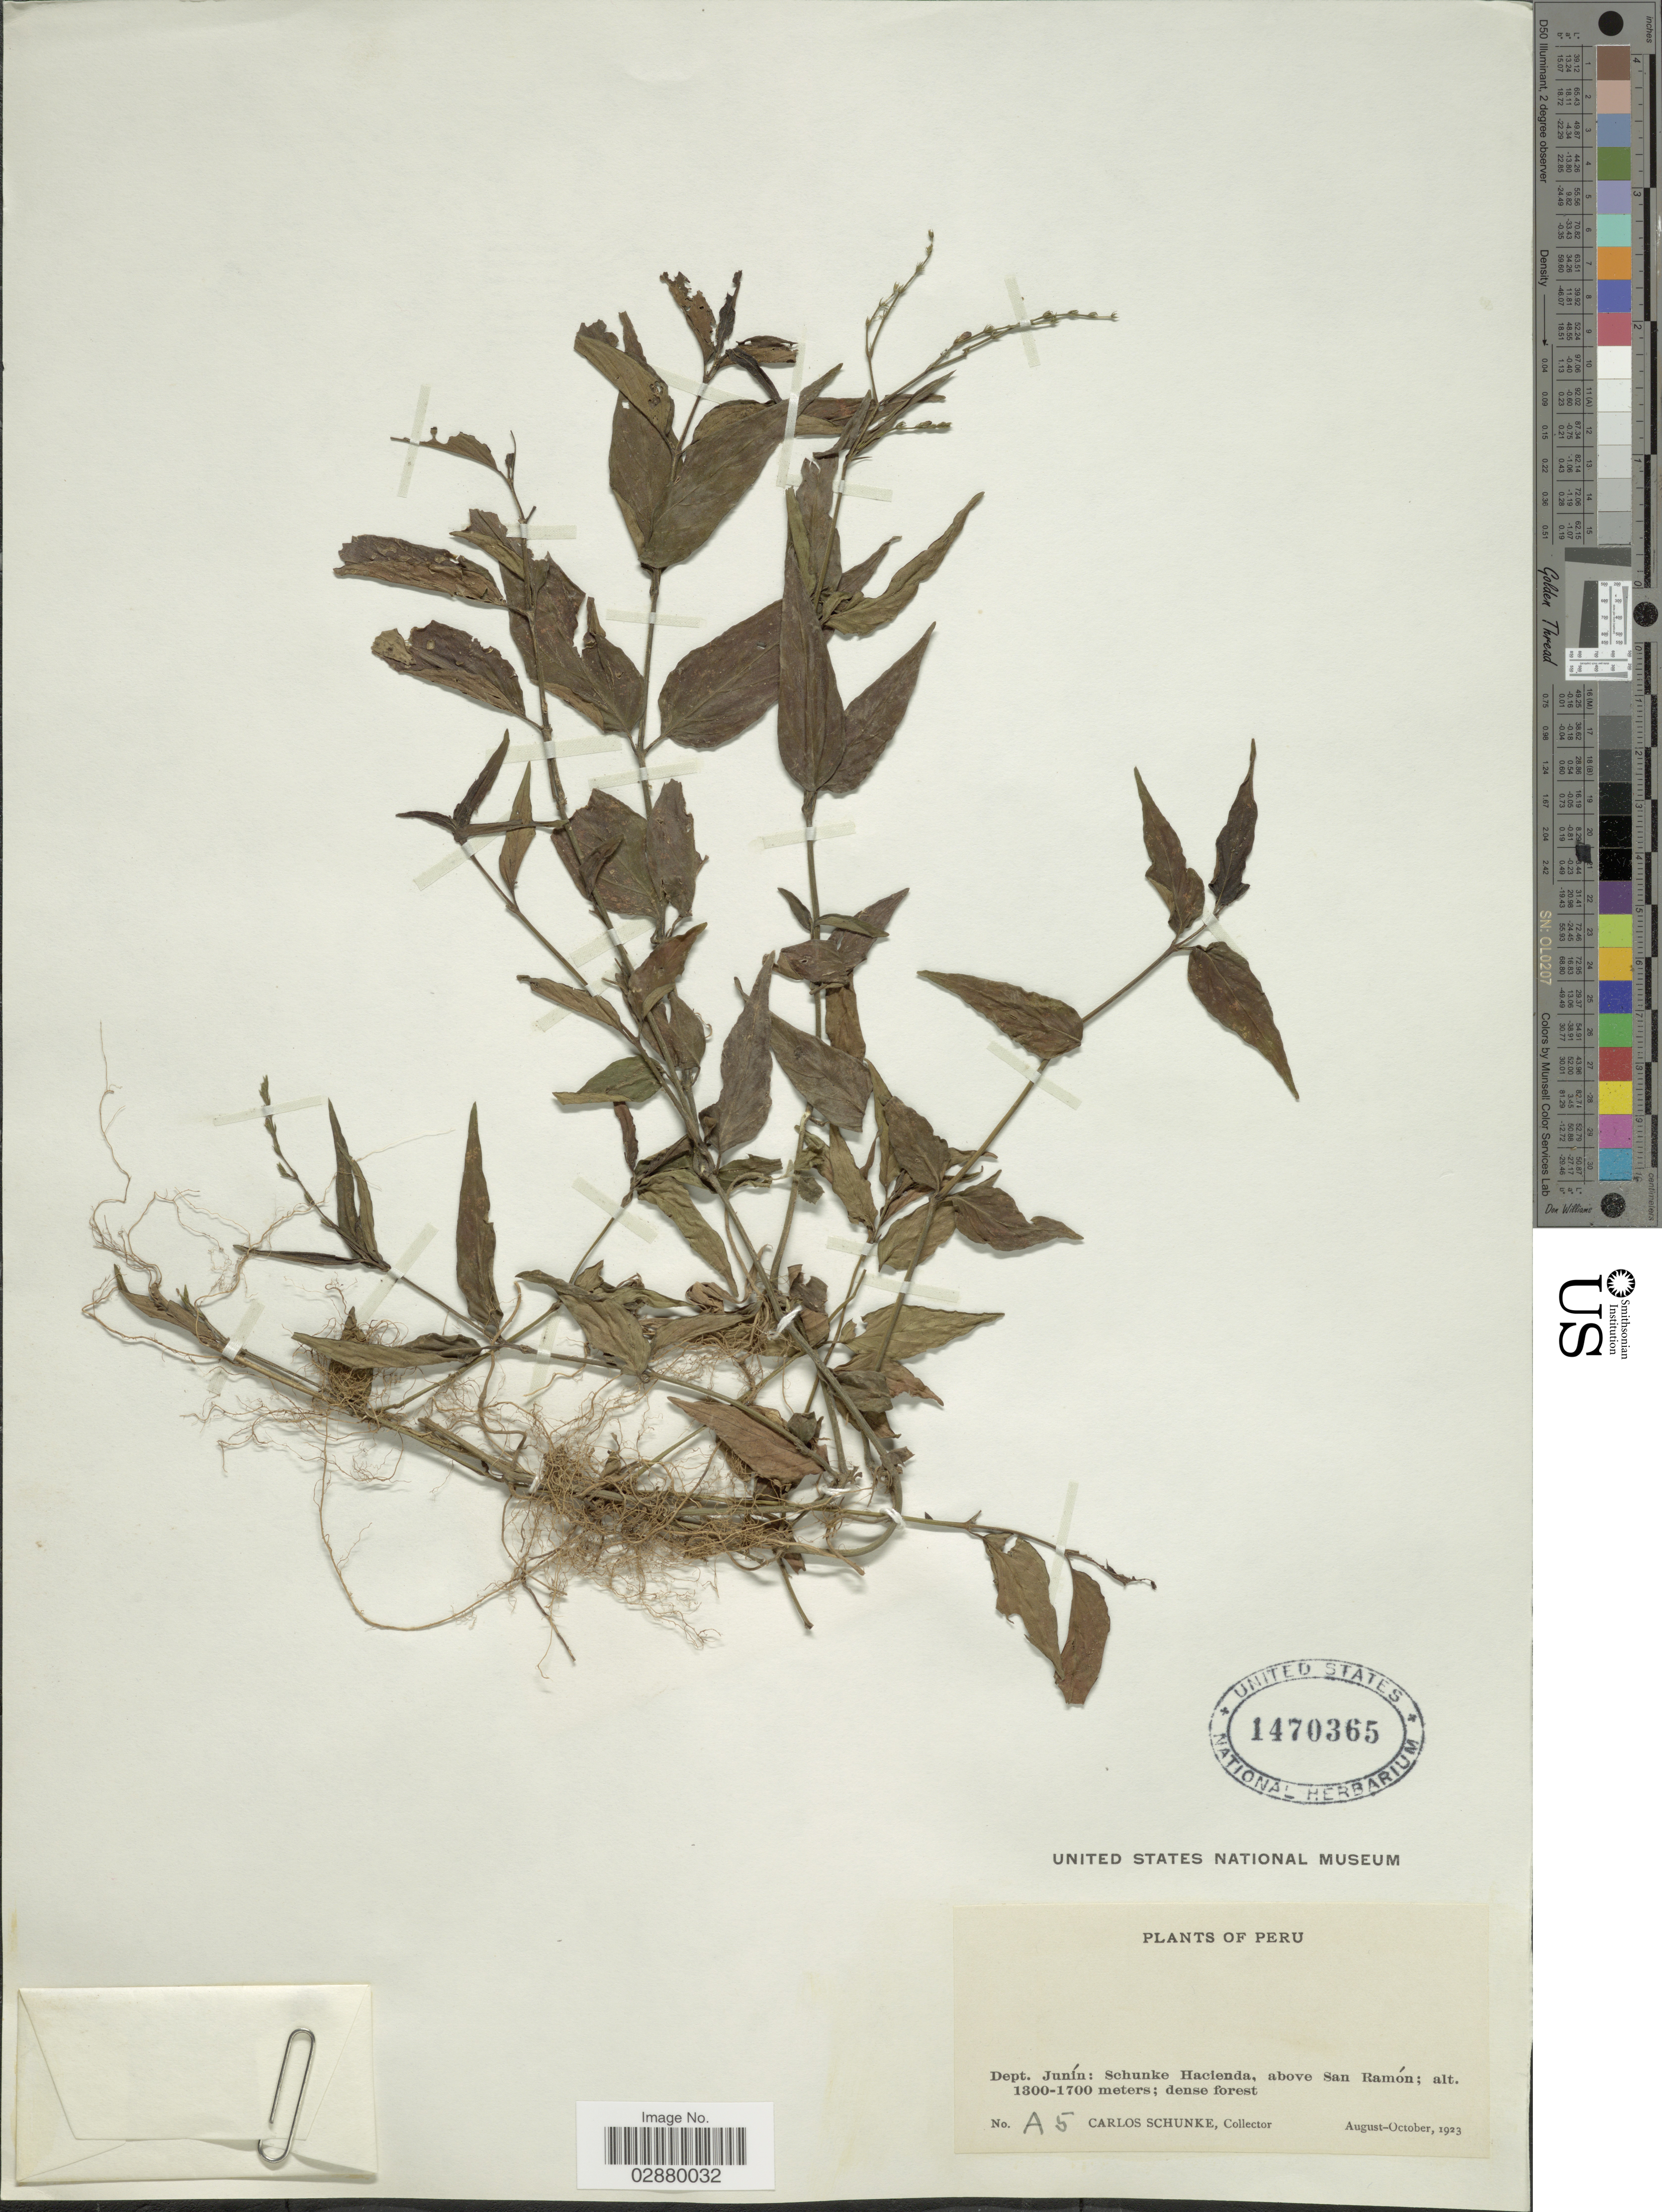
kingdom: Plantae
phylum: Tracheophyta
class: Magnoliopsida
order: Lamiales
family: Acanthaceae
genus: Justicia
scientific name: Justicia pectoralis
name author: Jacq.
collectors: C. Schunke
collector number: A5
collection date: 1923-08/1923-10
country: Peru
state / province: Junín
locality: Dept. Junín: Schunke Hacienda, above San Ramón.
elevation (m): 1300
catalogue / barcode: US 1470365